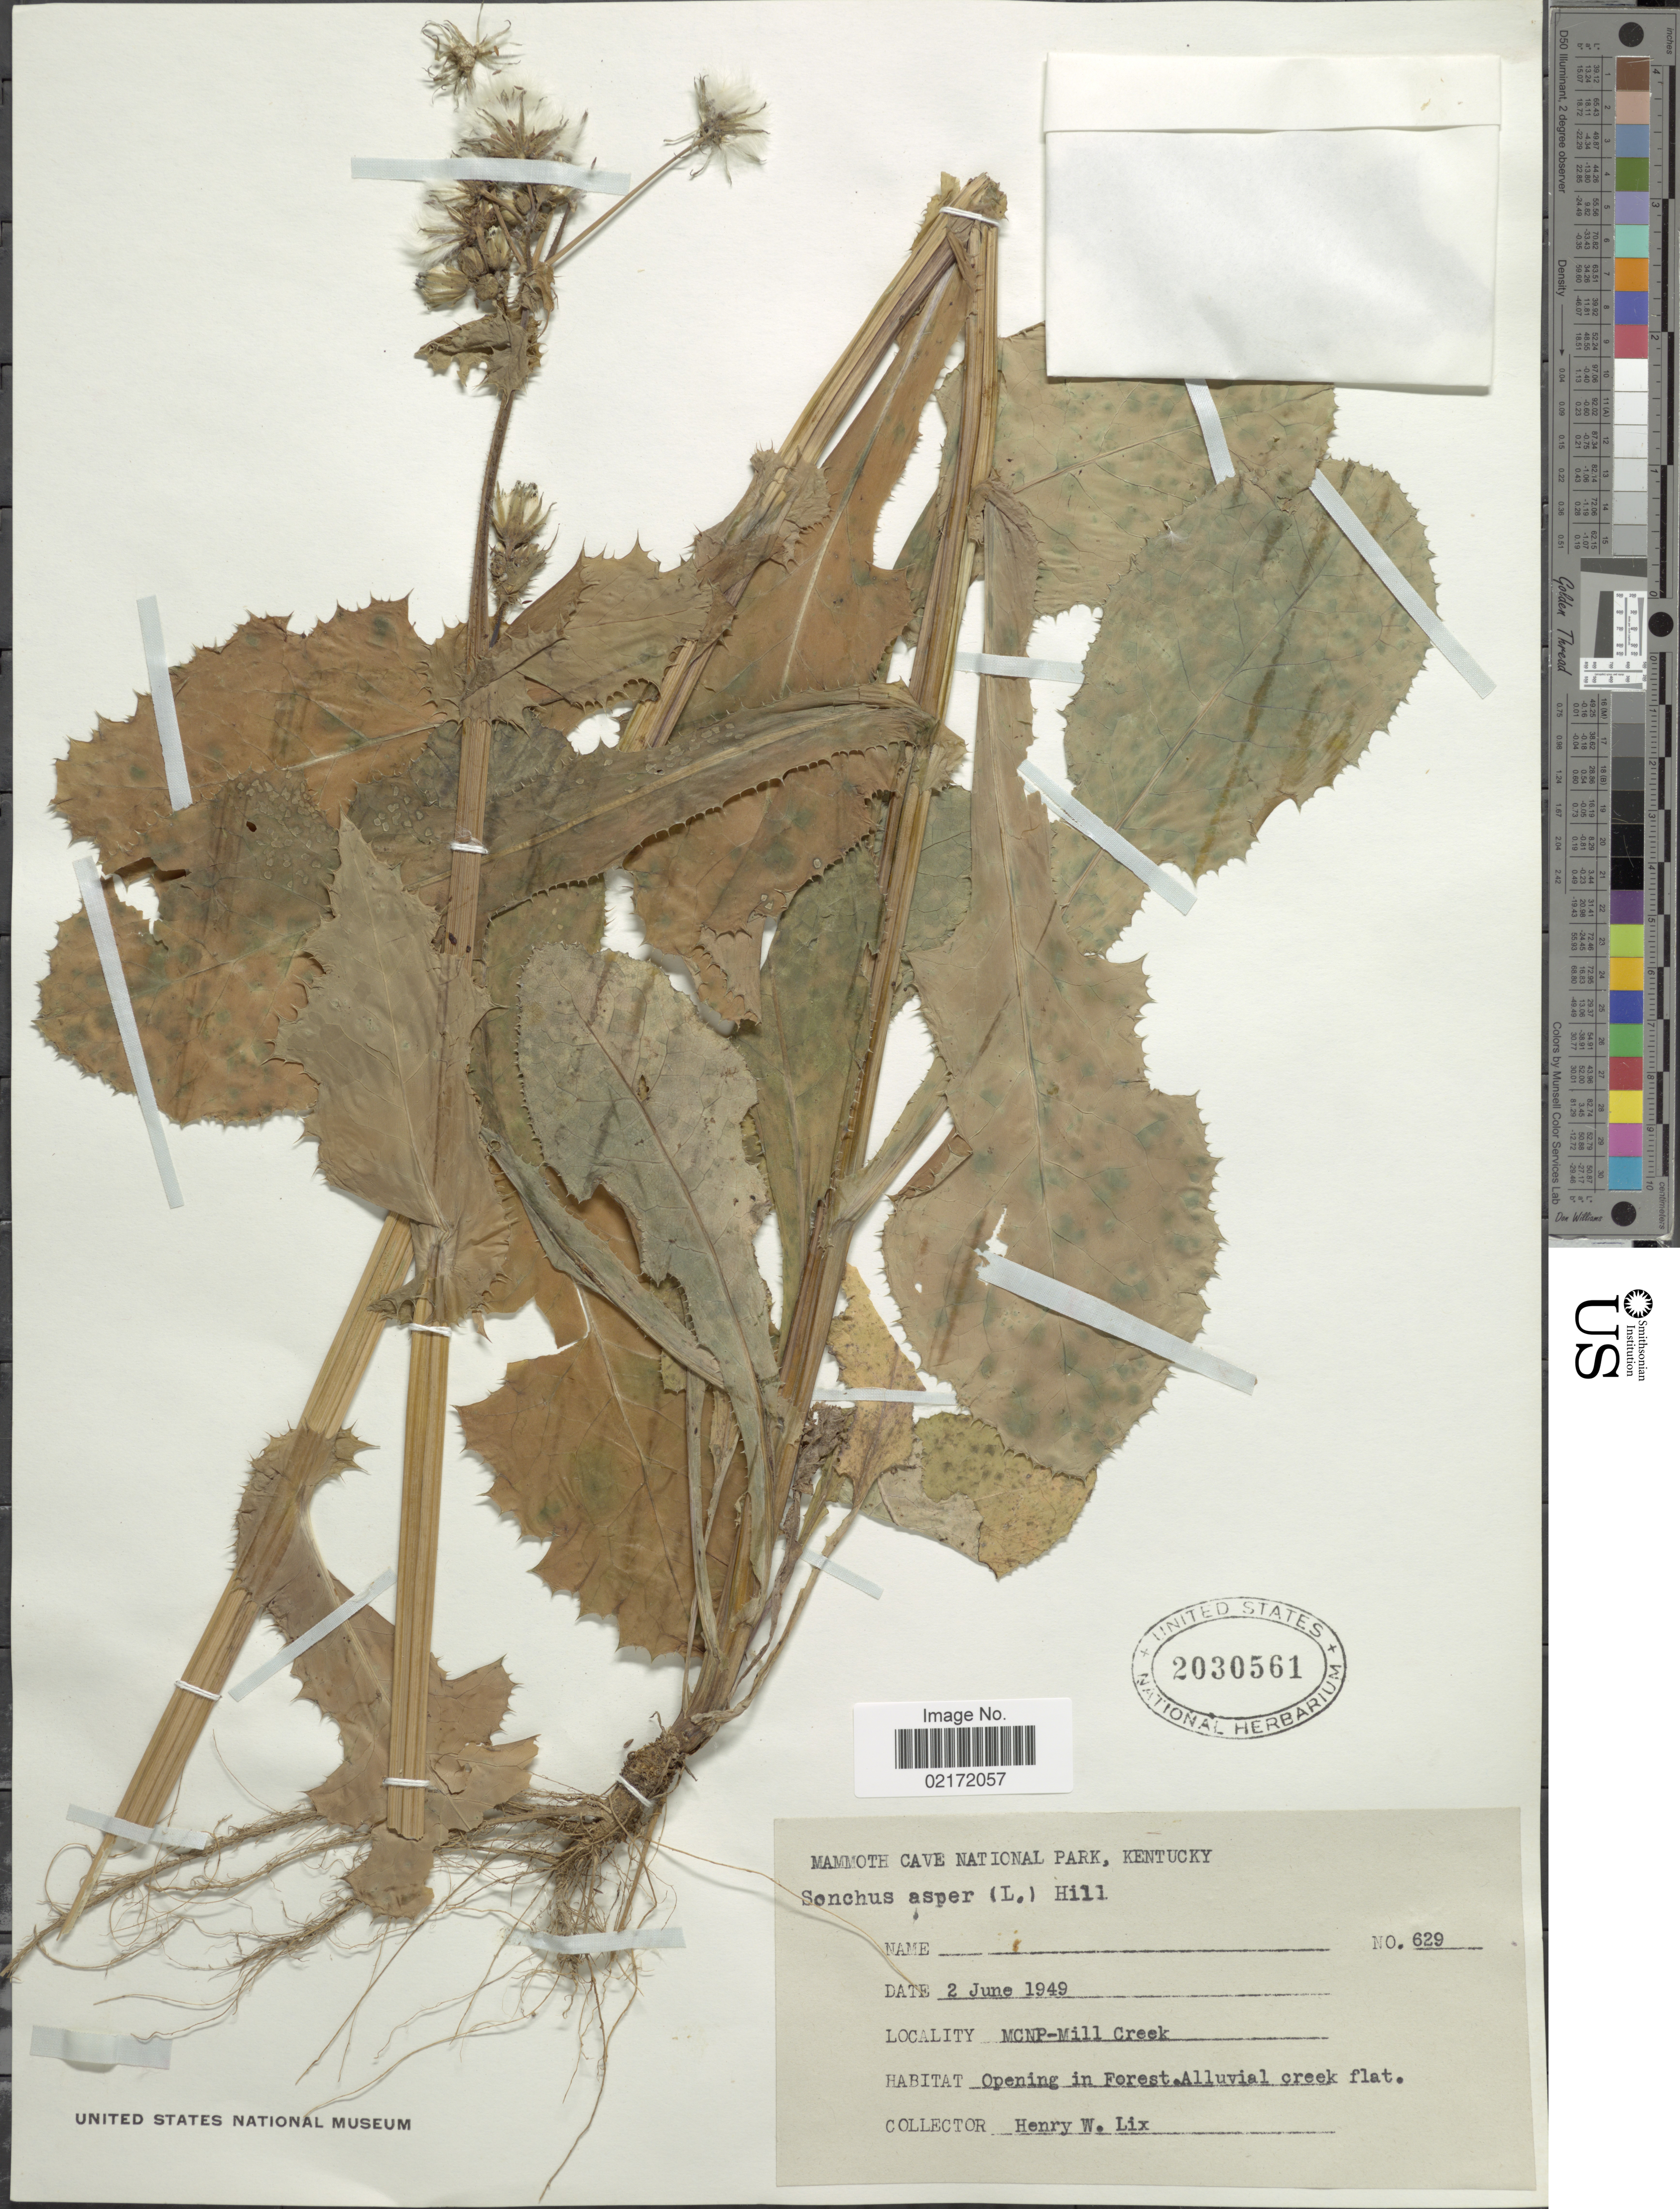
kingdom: Plantae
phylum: Tracheophyta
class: Magnoliopsida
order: Asterales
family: Asteraceae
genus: Sonchus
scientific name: Sonchus asper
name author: (L.) Hill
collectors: H. W. Lix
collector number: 629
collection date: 1949-06-02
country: United States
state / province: Kentucky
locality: Mammoth Cave National Park, Kentucky. MCNP-Mill Creek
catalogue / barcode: US 2030561